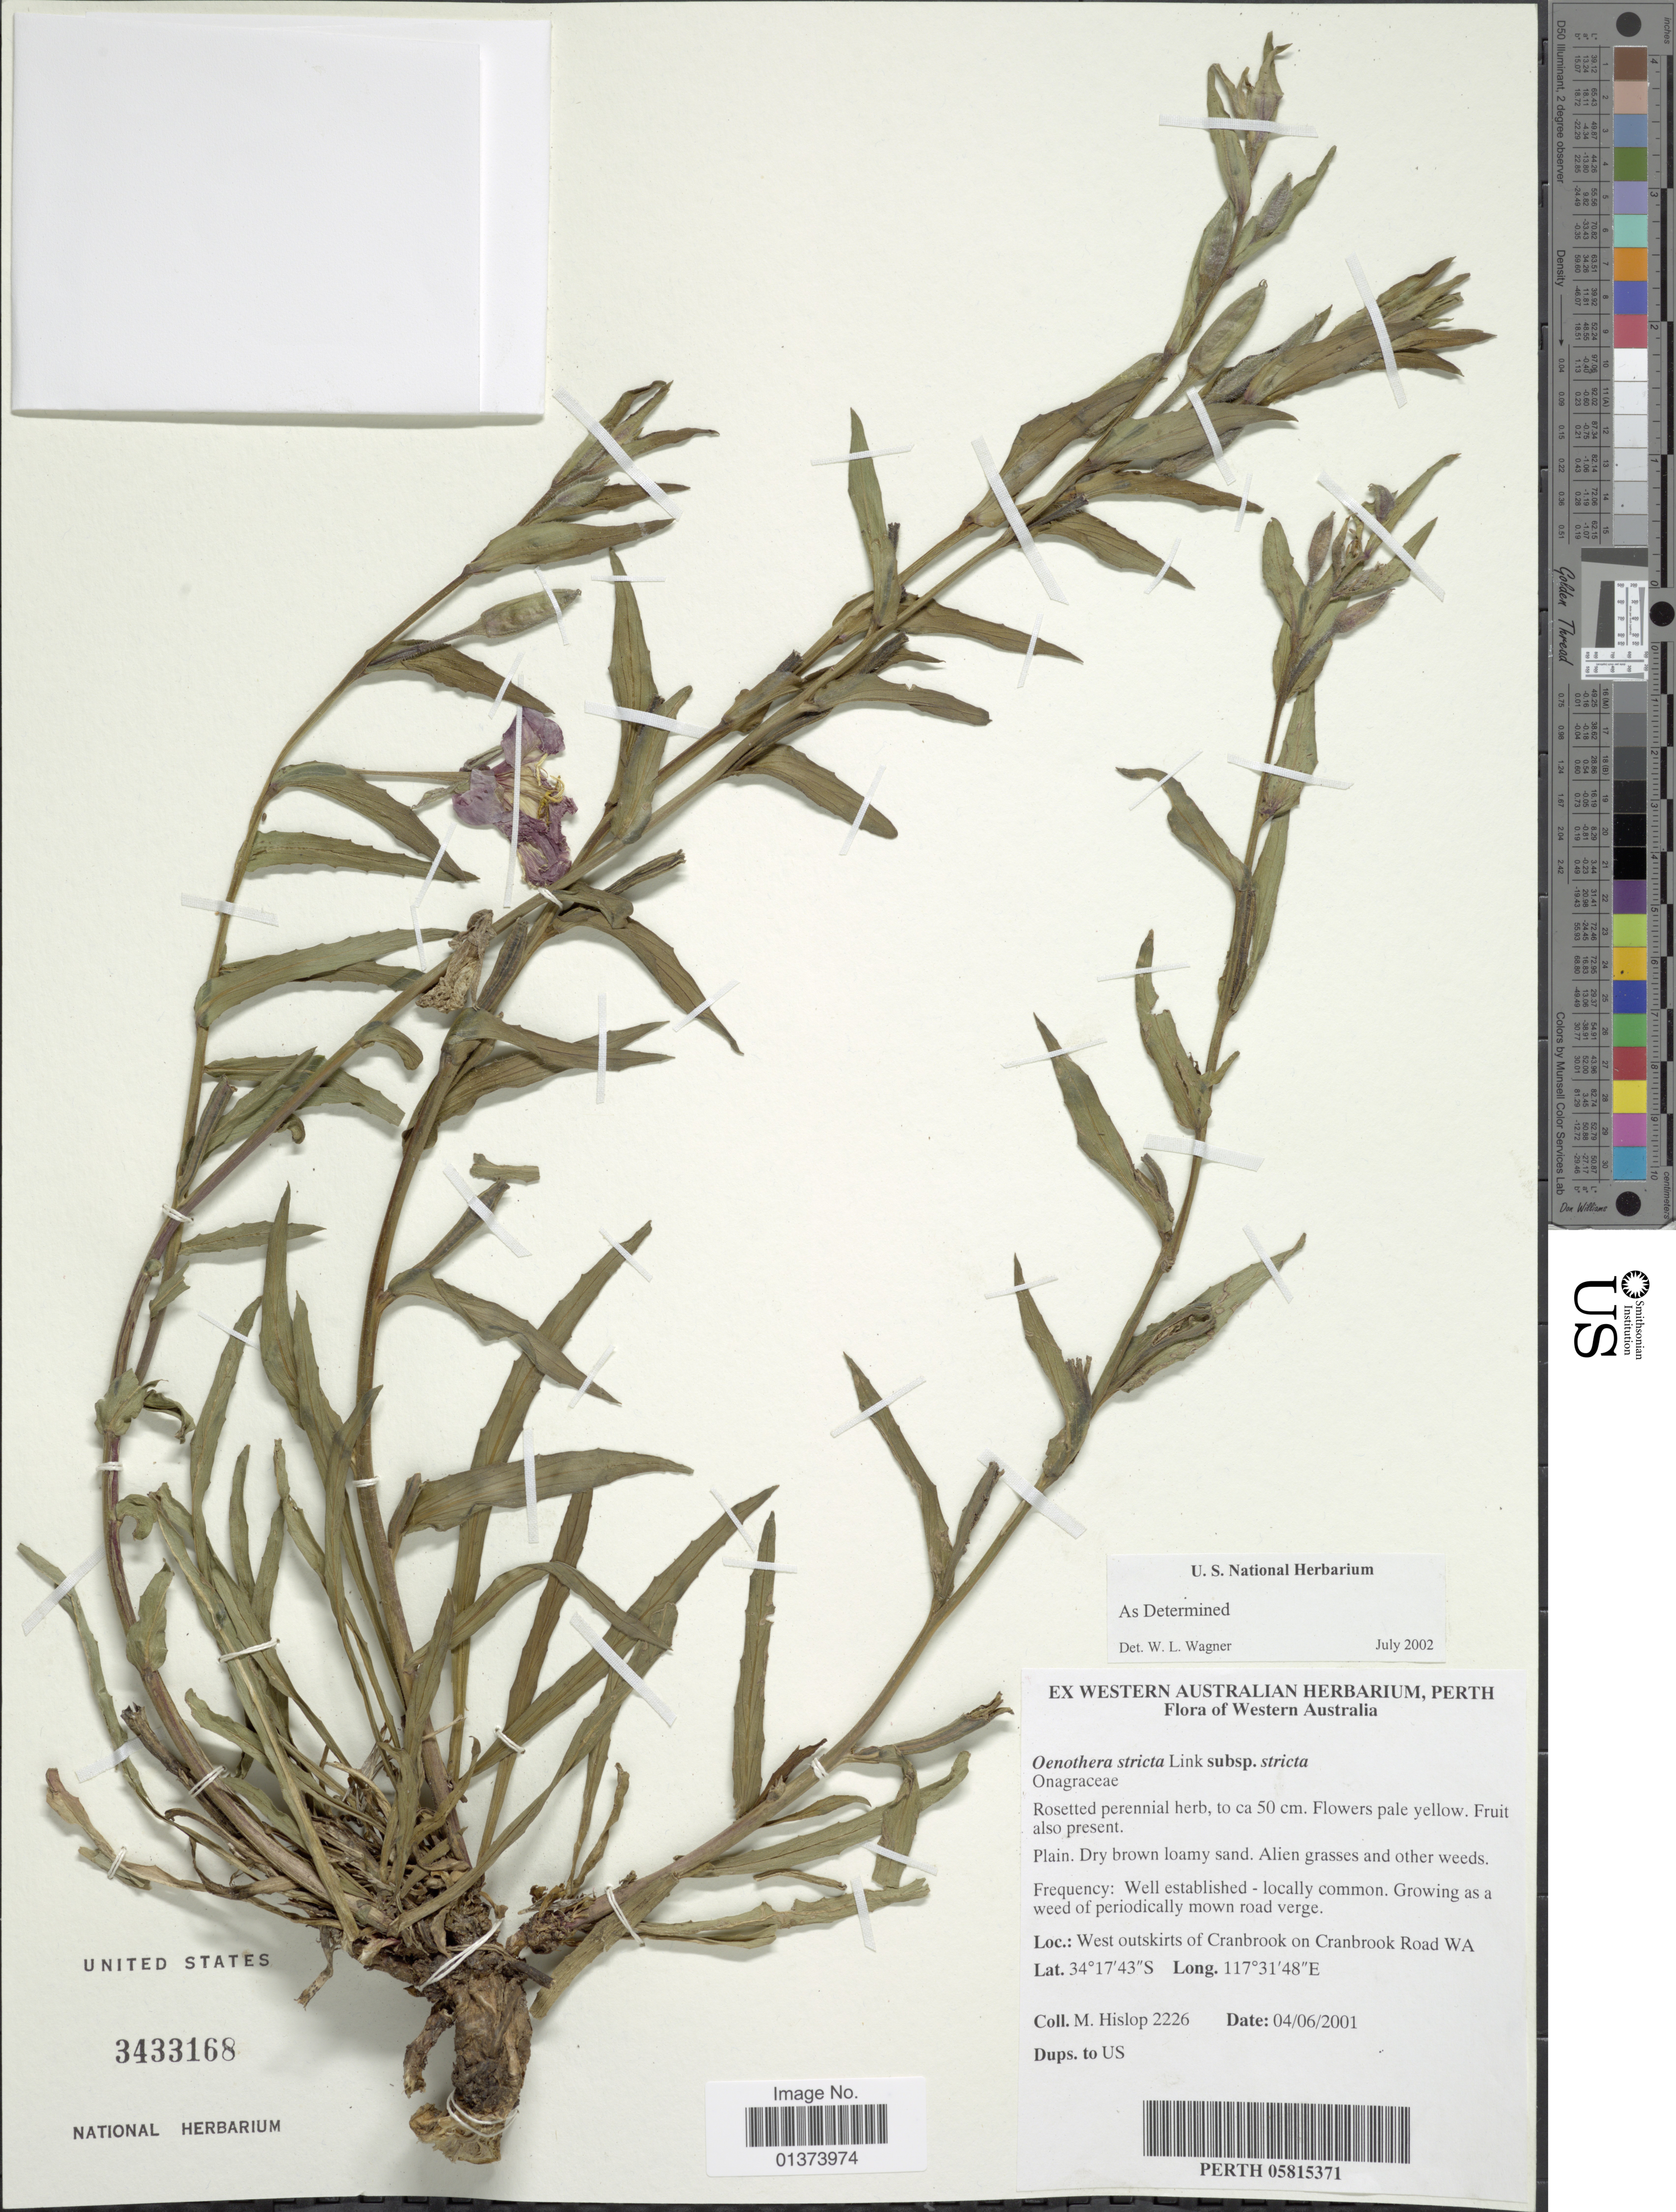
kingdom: Plantae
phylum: Tracheophyta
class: Magnoliopsida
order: Myrtales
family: Onagraceae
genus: Oenothera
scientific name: Oenothera stricta subsp. stricta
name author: Ledeb. ex Link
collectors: M. Hislop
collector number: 2226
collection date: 2001-06-04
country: Australia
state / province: Western Australia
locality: West outskirts of Cranbrook on Cranbrook Road WA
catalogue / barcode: US 3433168